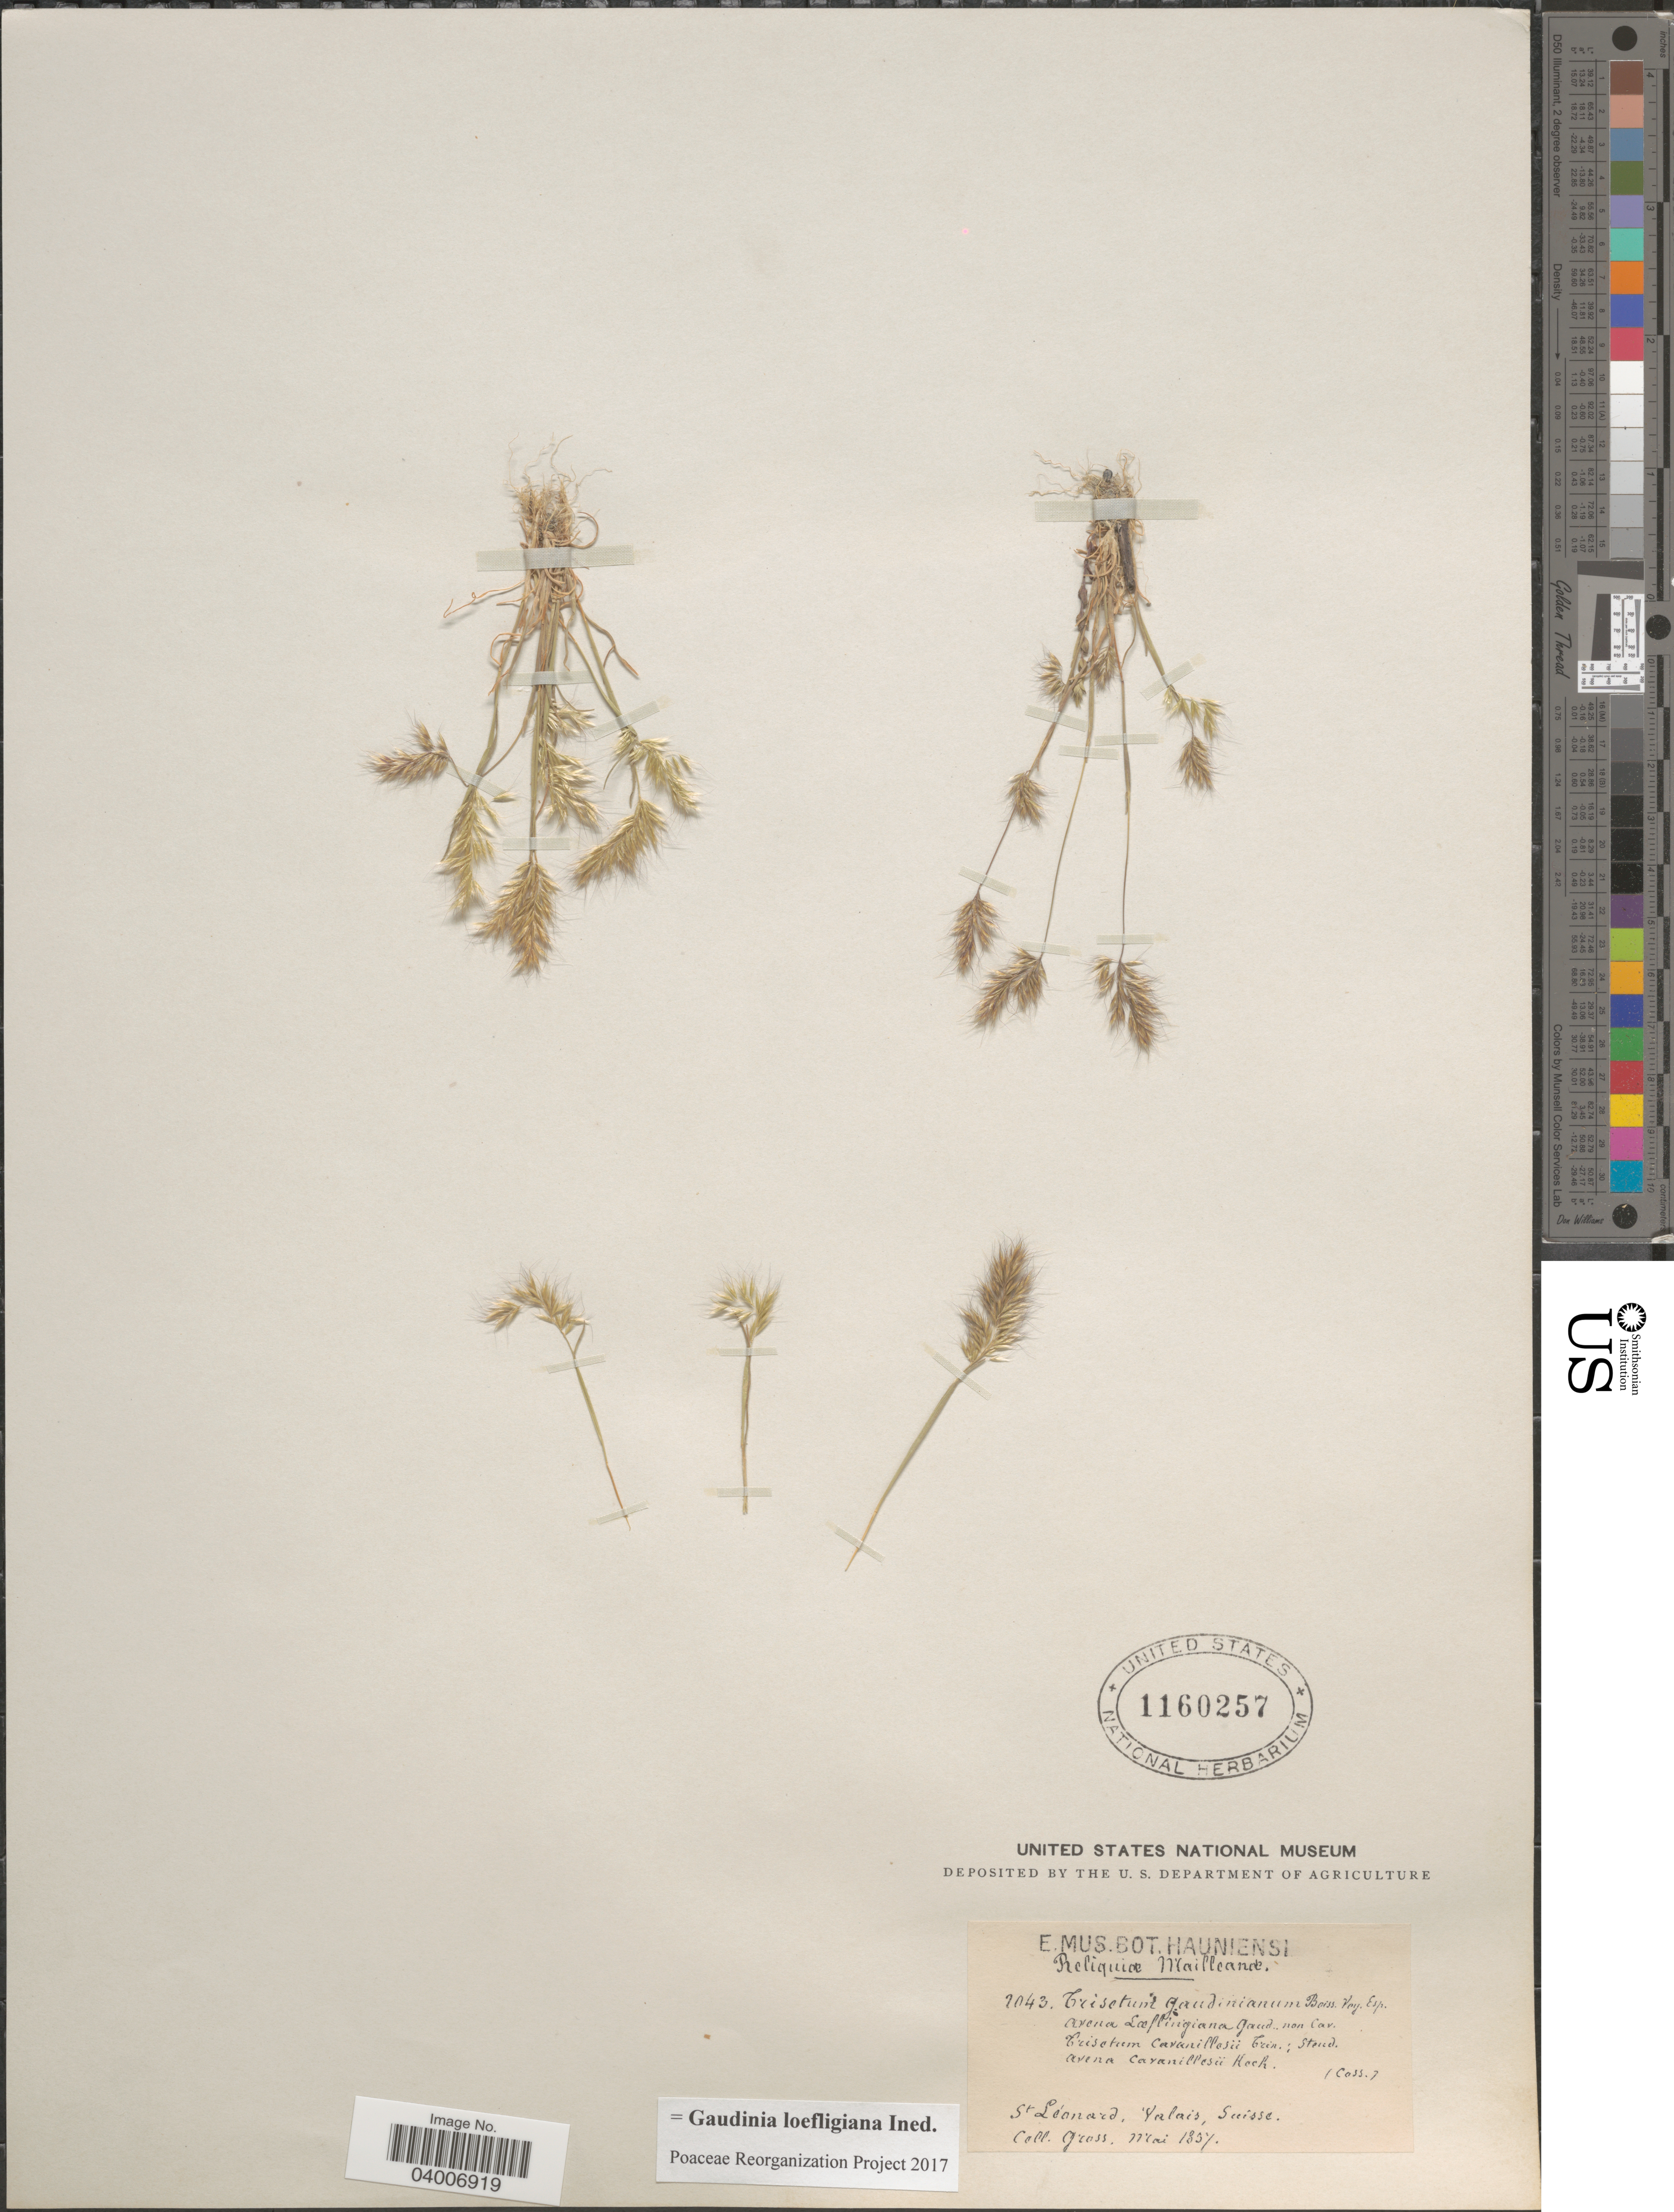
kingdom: Plantae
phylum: Tracheophyta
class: Liliopsida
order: Poales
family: Poaceae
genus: Gaudinia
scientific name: Gaudinia loefligiana ined.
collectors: -. Gross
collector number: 2043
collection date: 1851-05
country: Switzerland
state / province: Valais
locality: St Léonard, Valais, Suisse.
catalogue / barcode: US 1160257